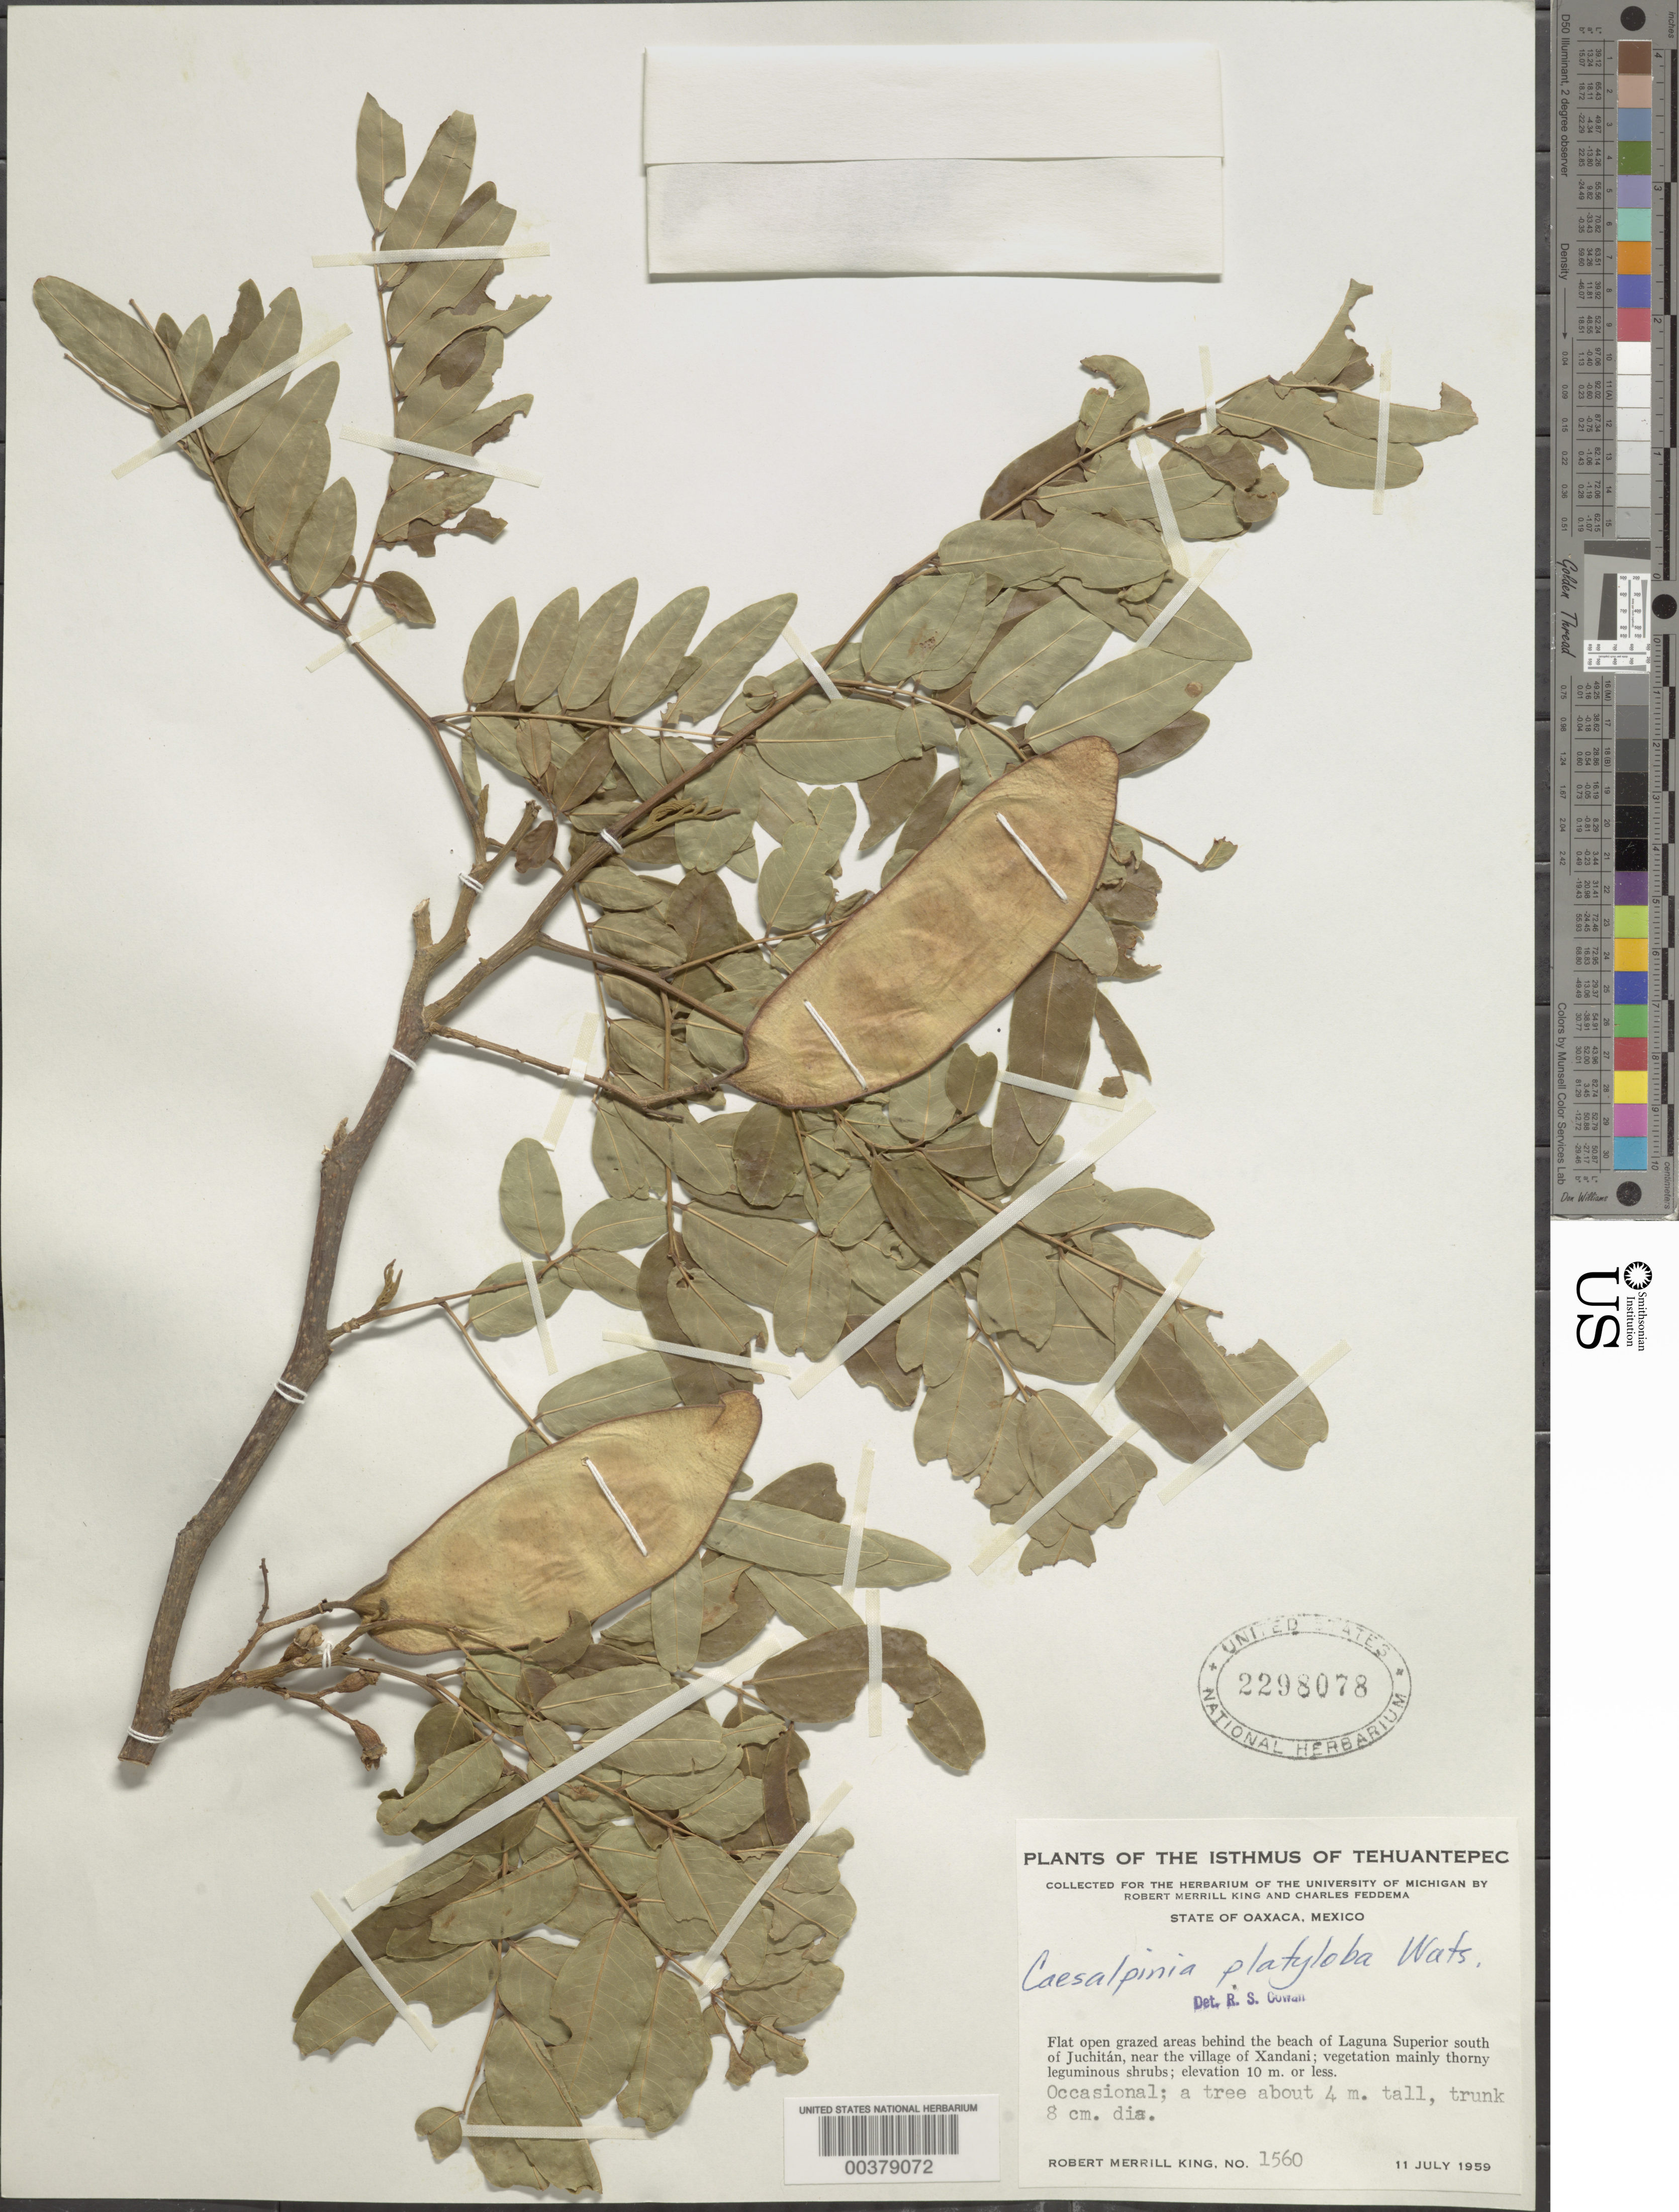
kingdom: Plantae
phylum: Tracheophyta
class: Magnoliopsida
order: Fabales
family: Fabaceae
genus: Coulteria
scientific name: Coulteria platyloba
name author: (S. Watson) N. Zamora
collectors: R. M. King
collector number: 1560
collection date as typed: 11 Jul 1959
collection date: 1959-07-11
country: Mexico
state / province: Oaxaca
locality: Areas behind the beach of Laguna Superior S of Juchitan near the village of Xandani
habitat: Flat open grazed areas behind beach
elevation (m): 10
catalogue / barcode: US 2298078